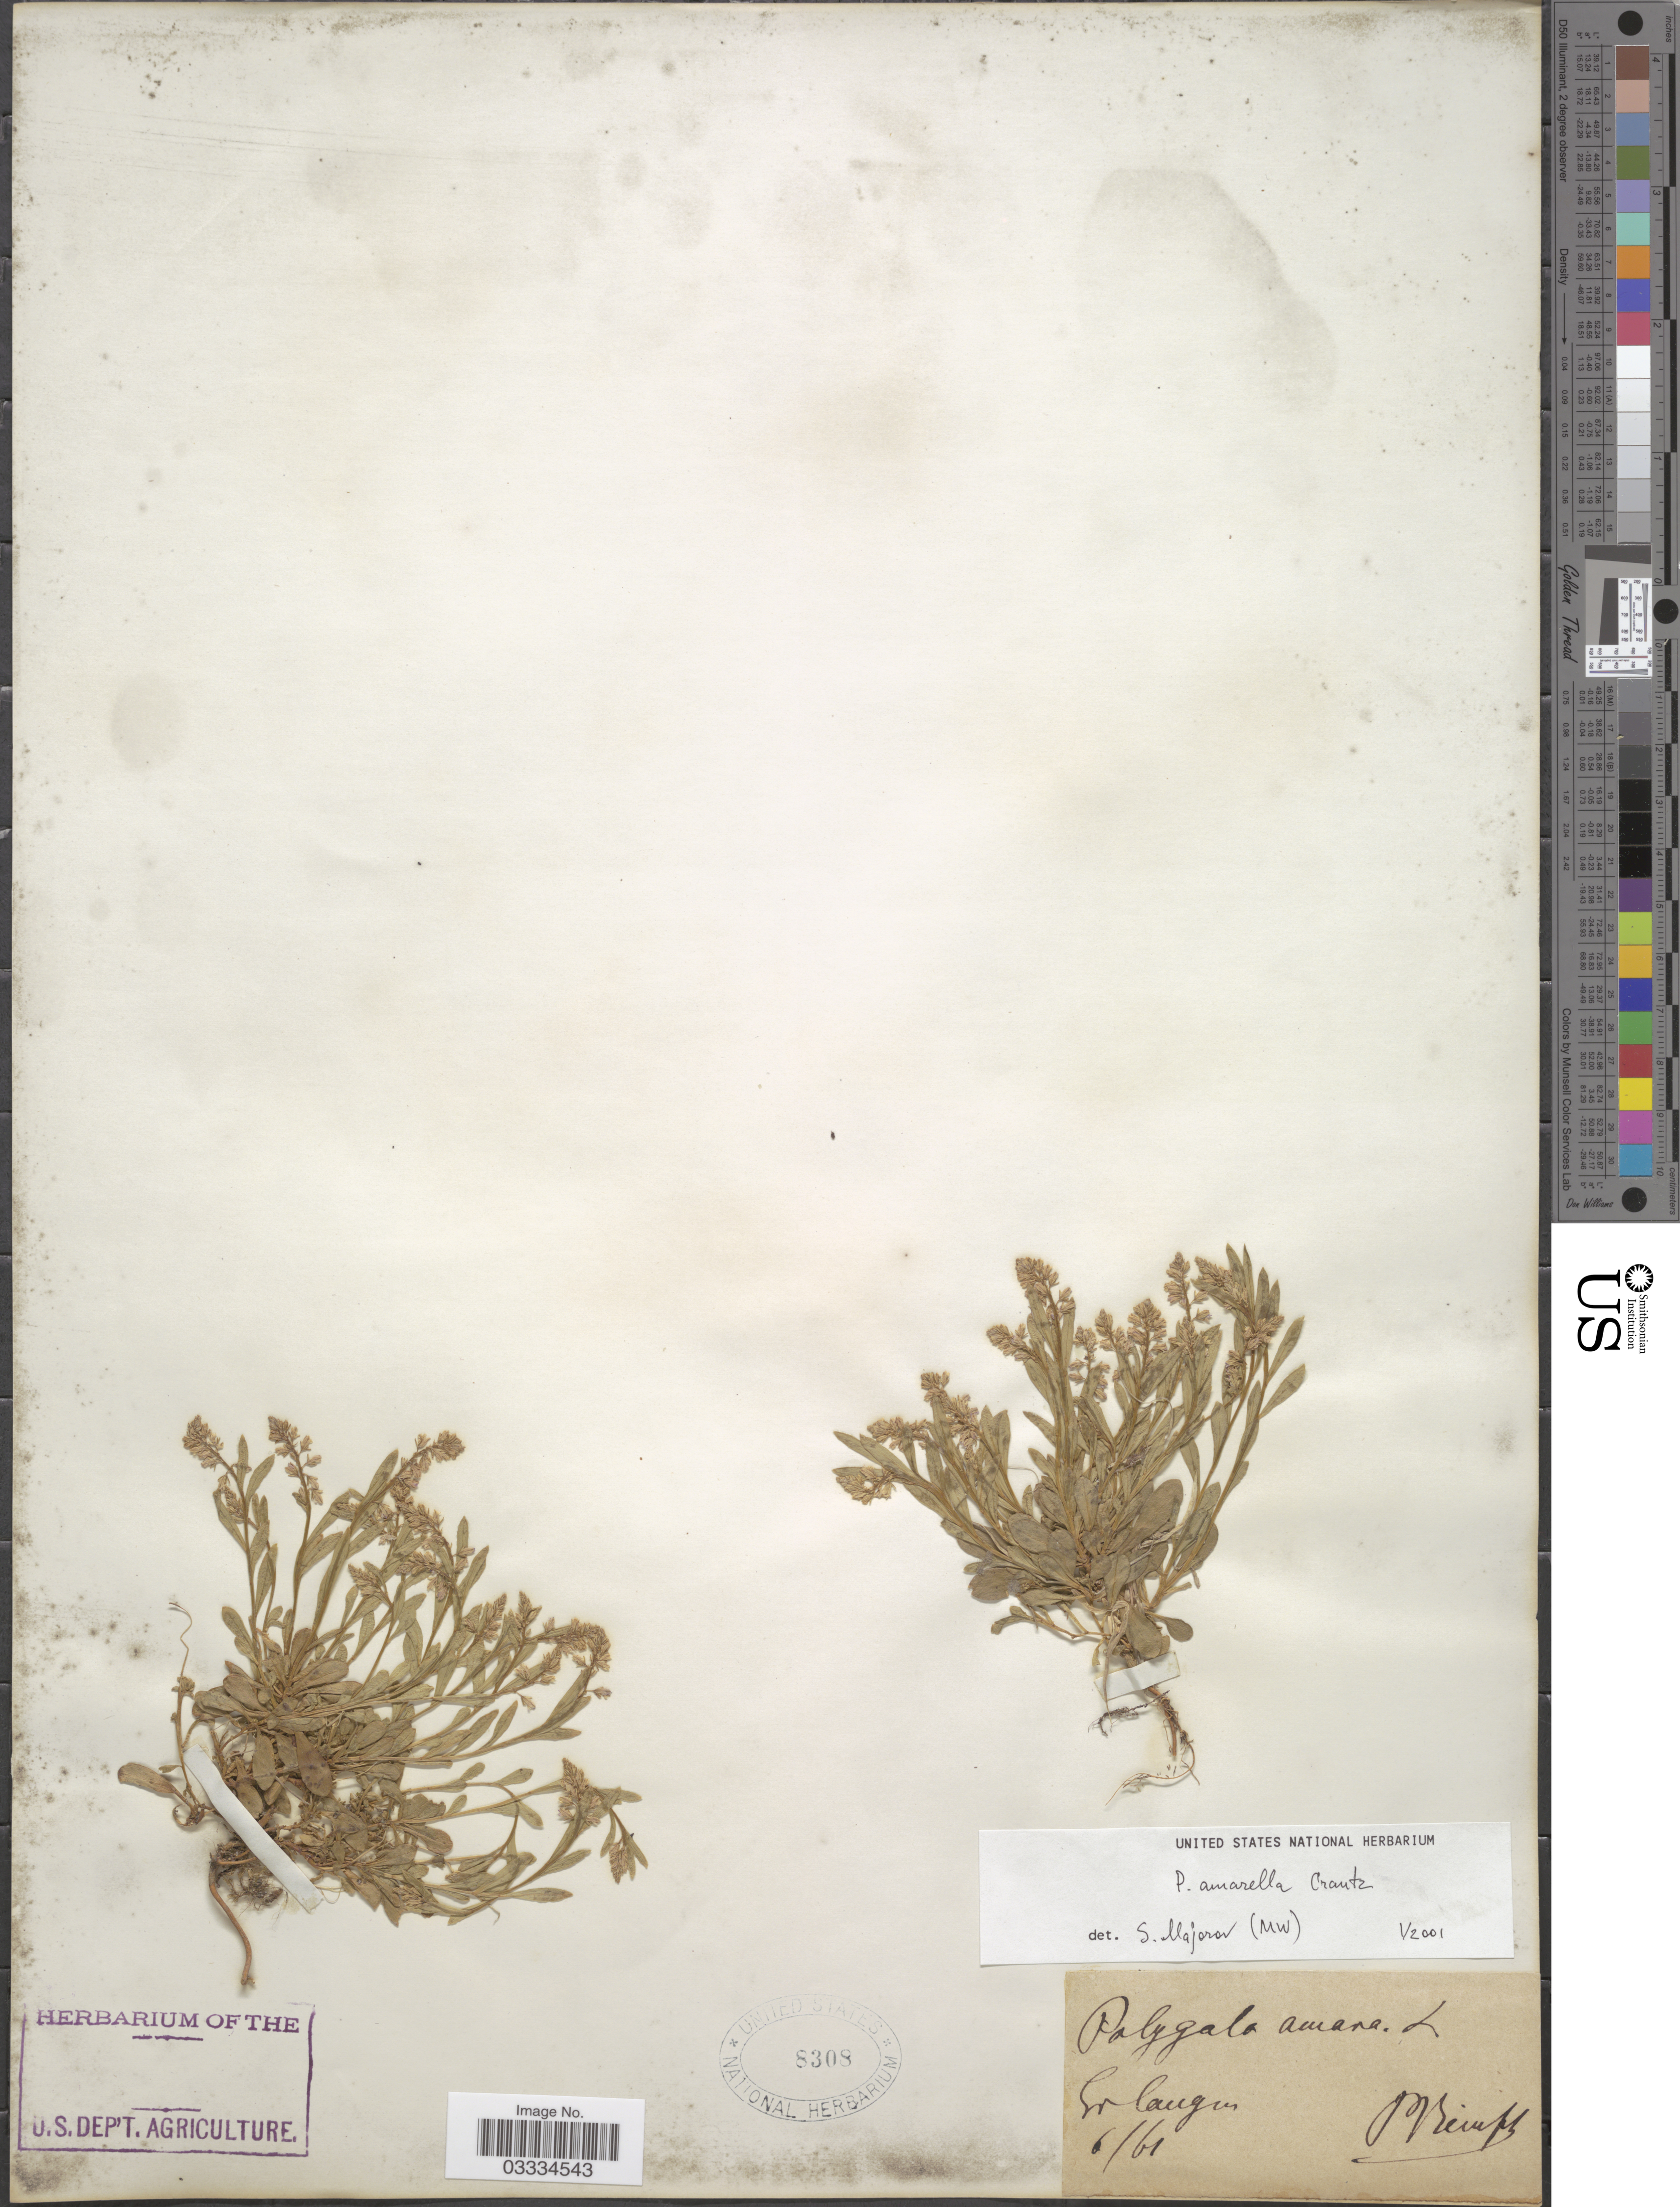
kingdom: Plantae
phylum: Tracheophyta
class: Magnoliopsida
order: Fabales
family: Polygalaceae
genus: Polygala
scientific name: Polygala amarella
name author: Crantz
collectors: P. Reinsch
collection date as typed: Transcribed d/m/y: /6/61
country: Germany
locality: Erlangen.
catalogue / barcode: US 8308